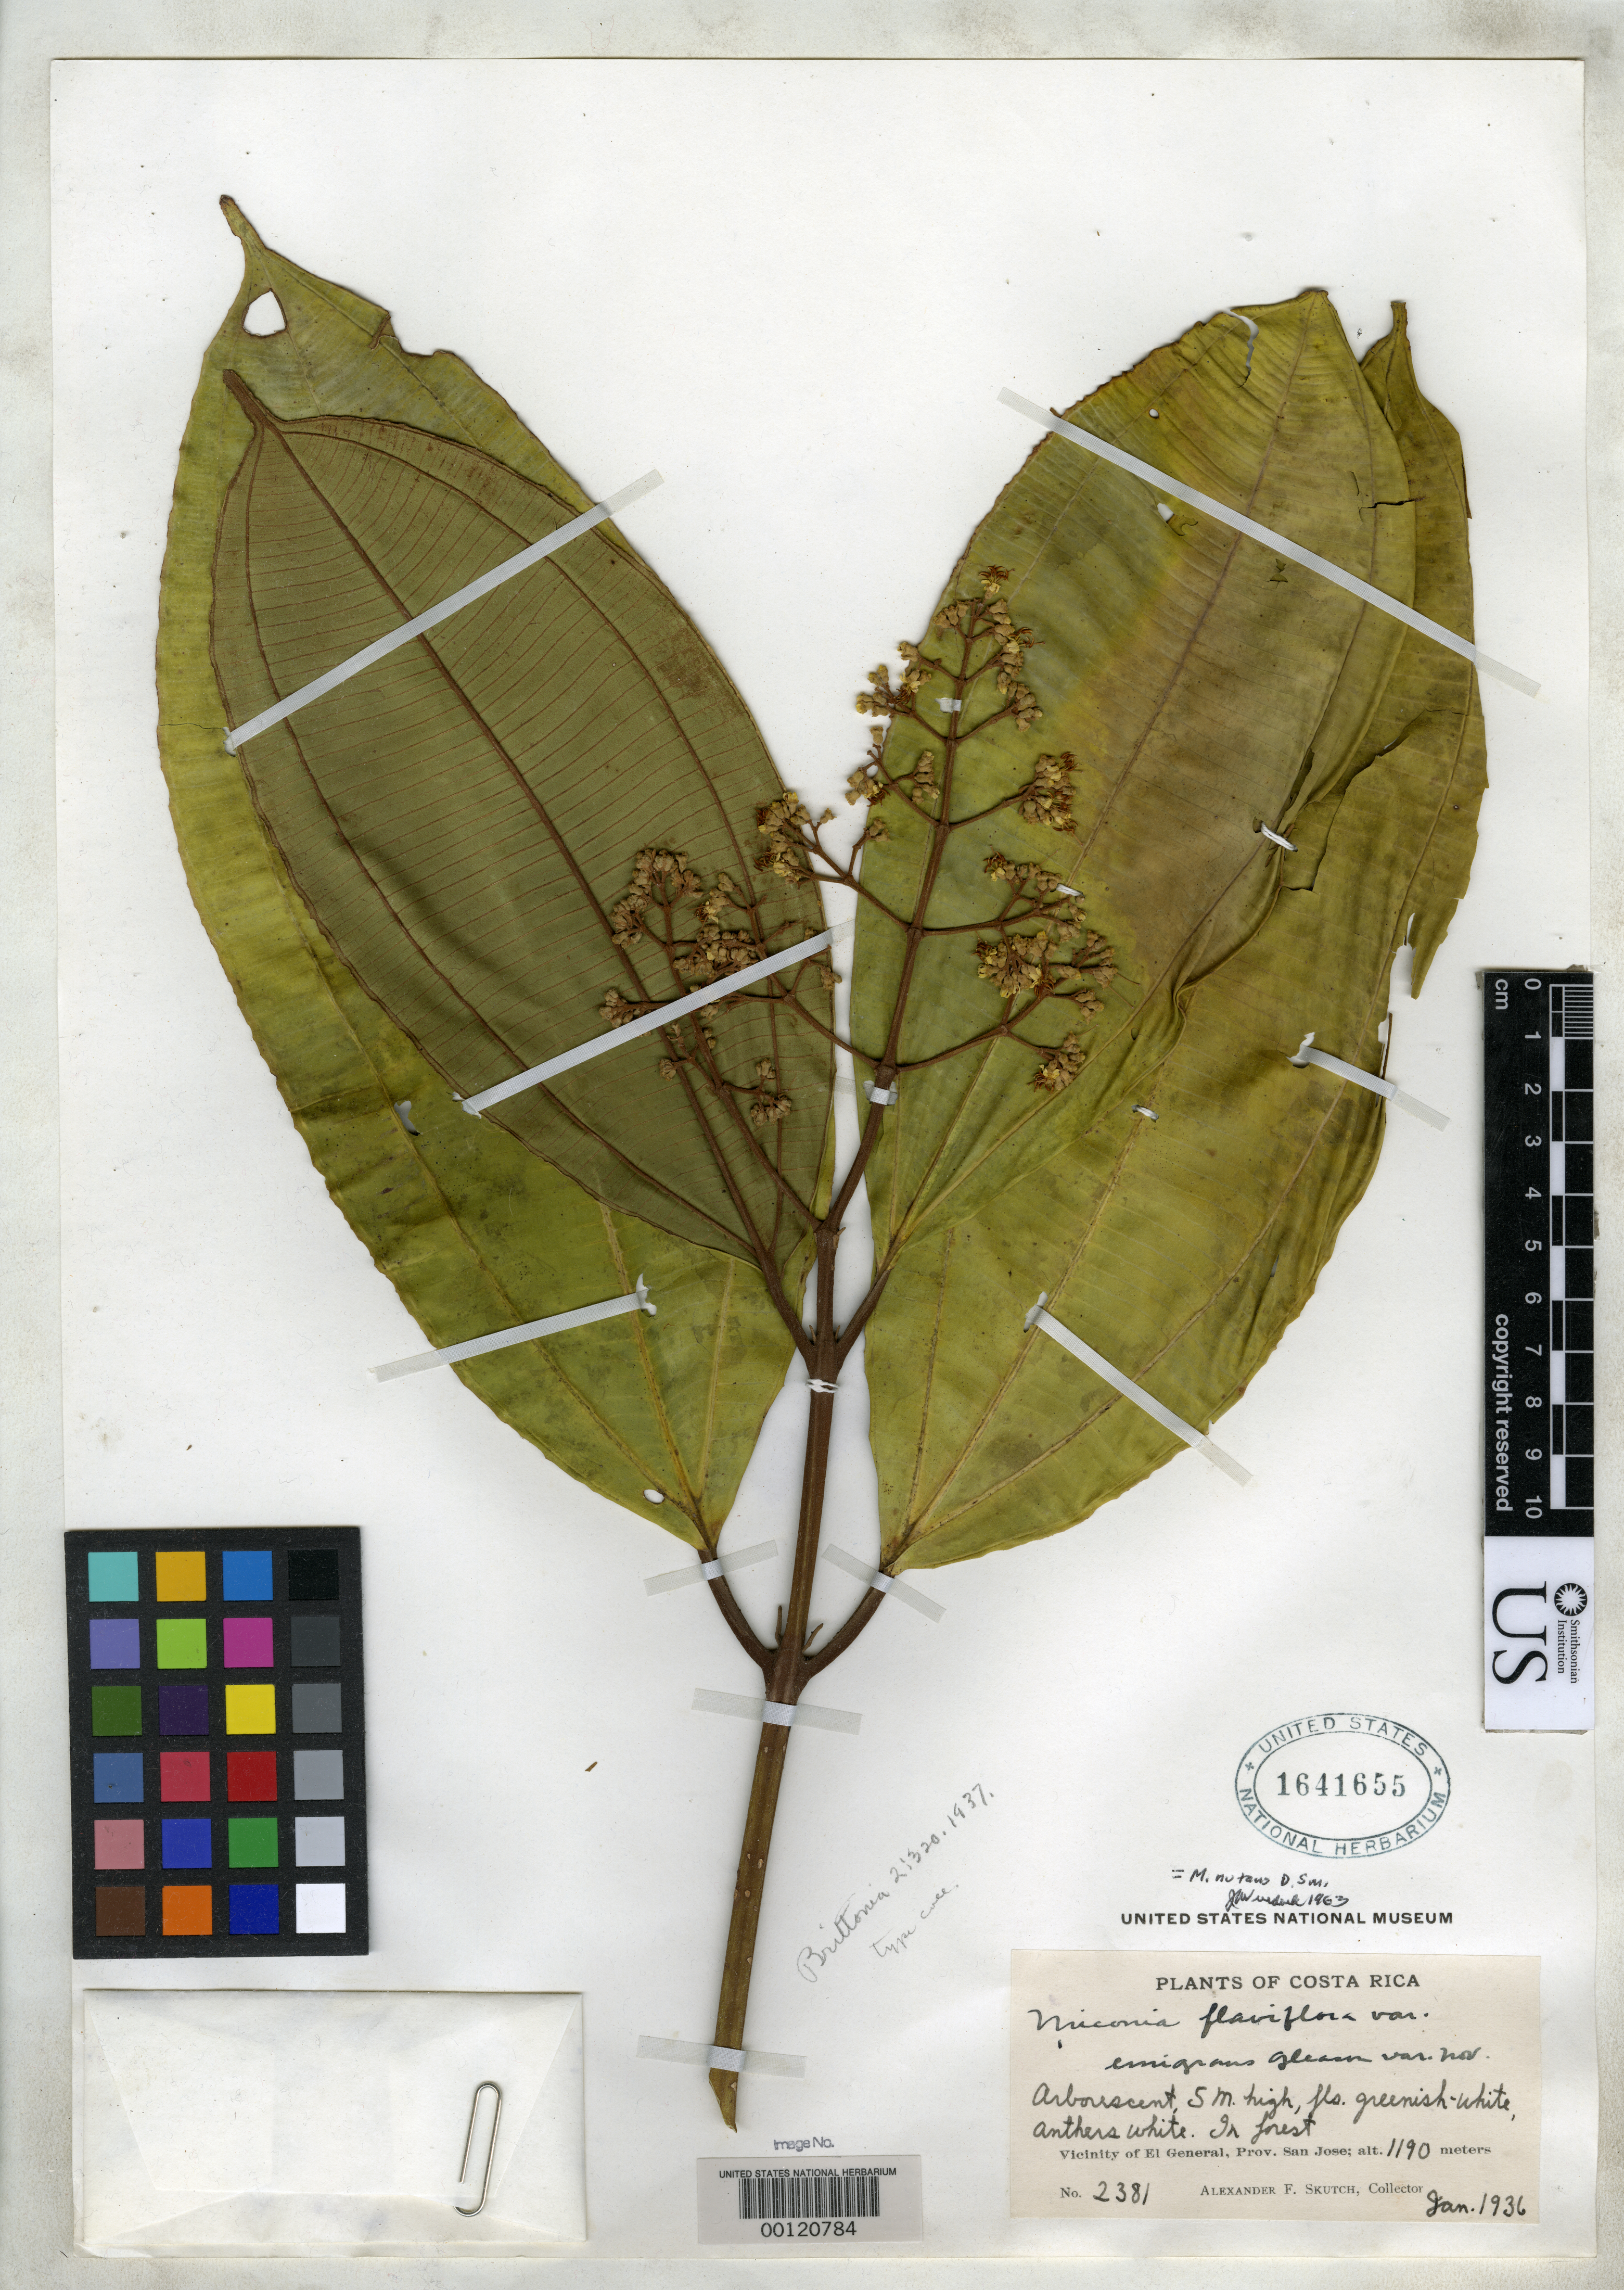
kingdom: Plantae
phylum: Tracheophyta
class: Magnoliopsida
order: Myrtales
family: Melastomataceae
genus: Miconia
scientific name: Miconia flaviflora var. emigrans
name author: Gleason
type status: Isotype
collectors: A. F. Skutch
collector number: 2381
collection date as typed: Jan 1936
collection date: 1936-01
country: Costa Rica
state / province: San José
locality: Vicinity of El General.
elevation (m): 1190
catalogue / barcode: US 1641655